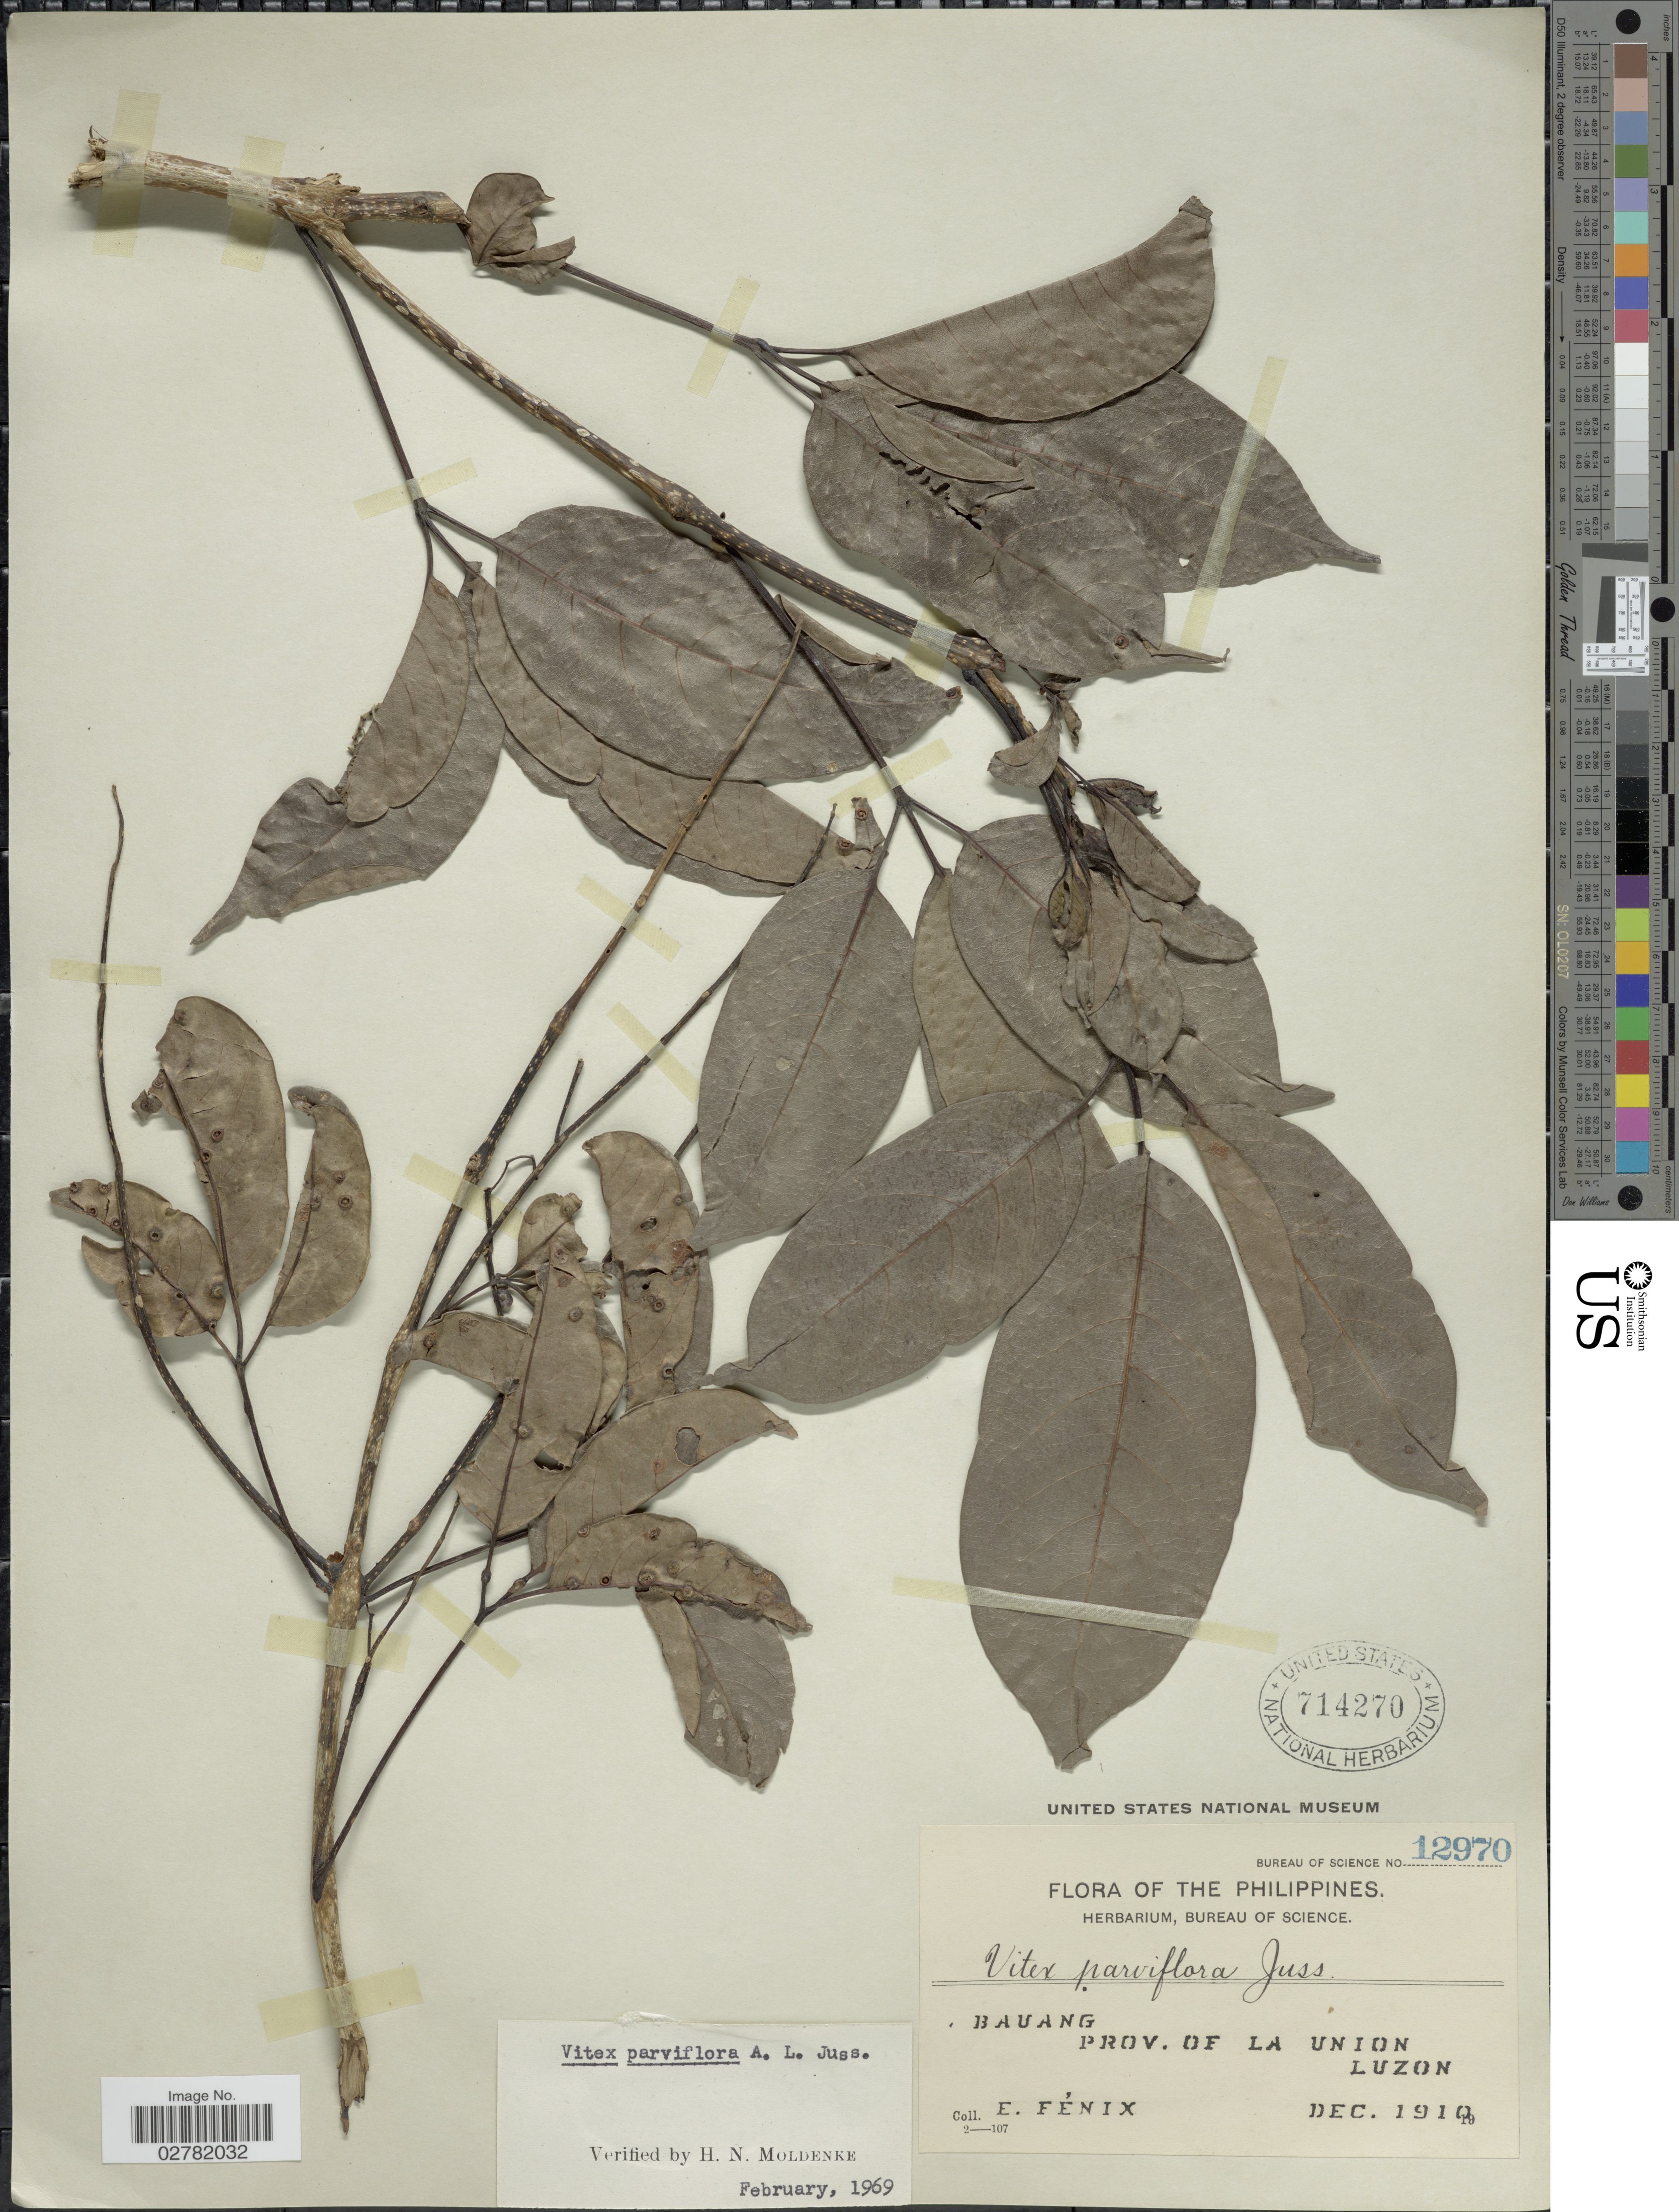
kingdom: Plantae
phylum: Tracheophyta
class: Magnoliopsida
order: Lamiales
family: Lamiaceae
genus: Vitex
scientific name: Vitex parviflora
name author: A. Juss.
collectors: E. Fénix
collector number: Bureau of Science 12970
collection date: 1910-12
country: Philippines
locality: Bauang Prov. of La Union Luzon.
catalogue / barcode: US 714270